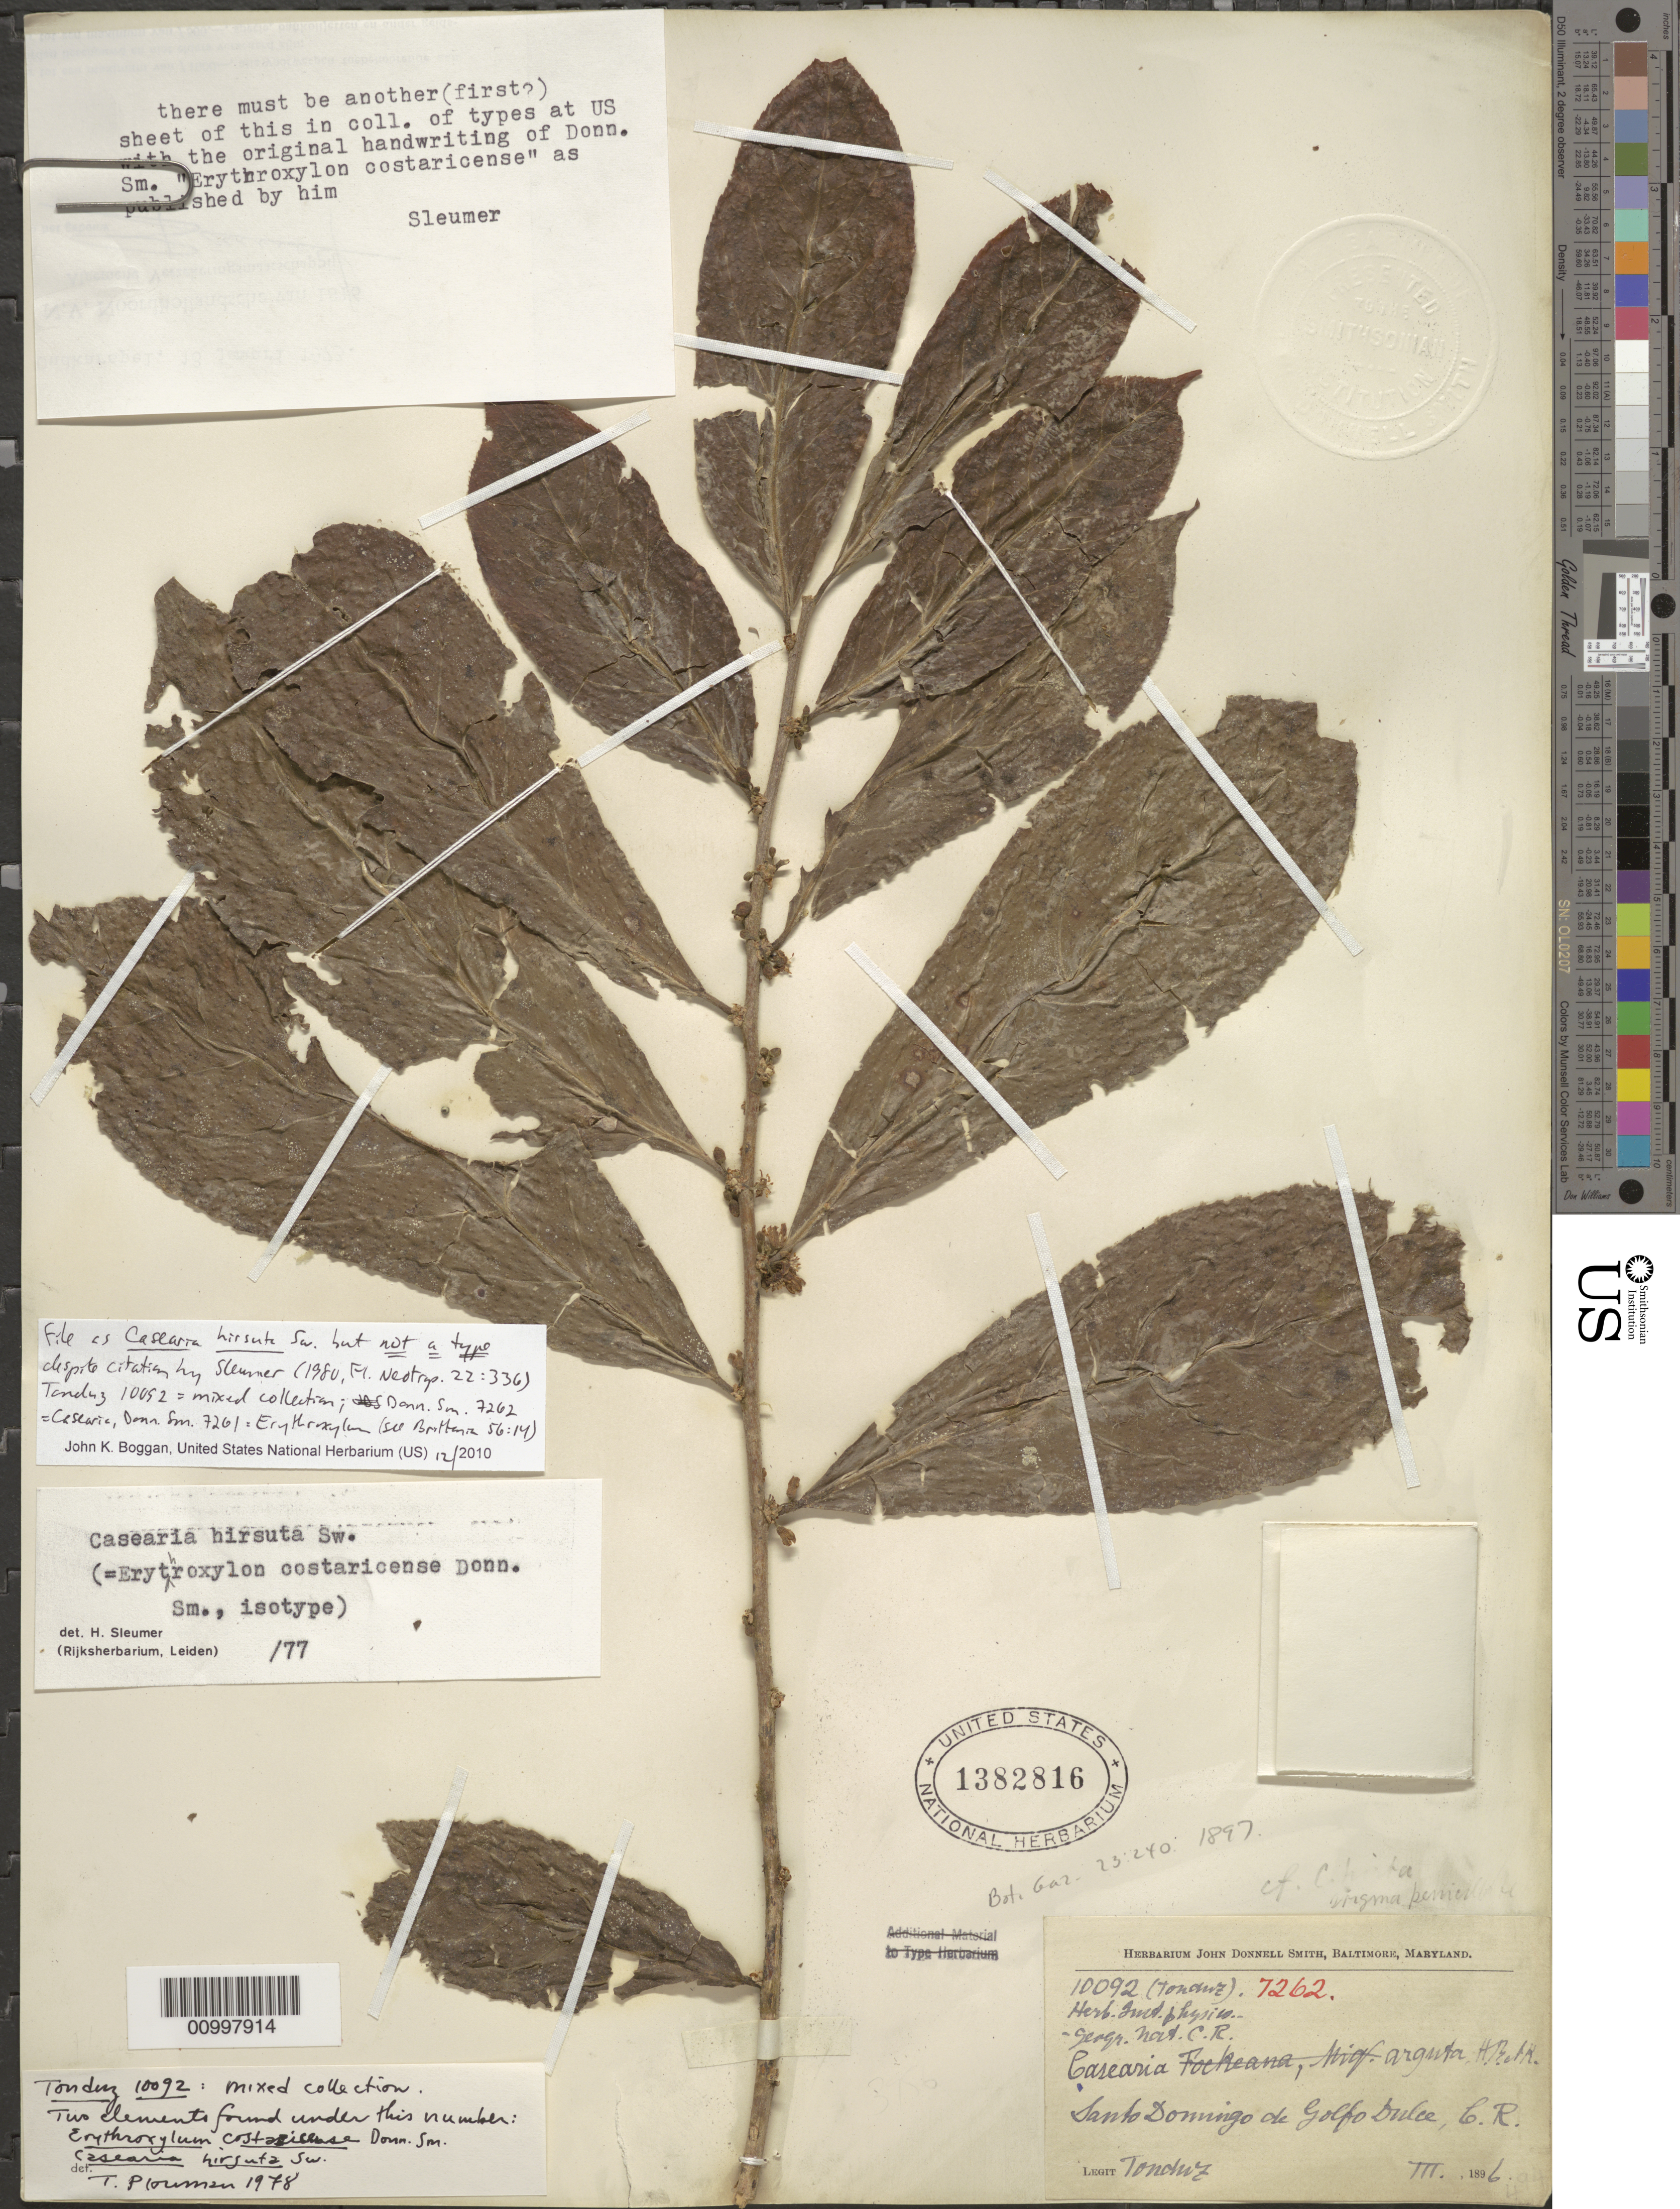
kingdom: Plantae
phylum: Tracheophyta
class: Magnoliopsida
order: Malpighiales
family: Salicaceae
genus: Casearia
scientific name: Casearia hirsuta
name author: Sw.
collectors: A. Tonduz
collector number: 7262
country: Costa Rica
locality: Santo Domingo de golf Dulce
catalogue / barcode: US 1382816